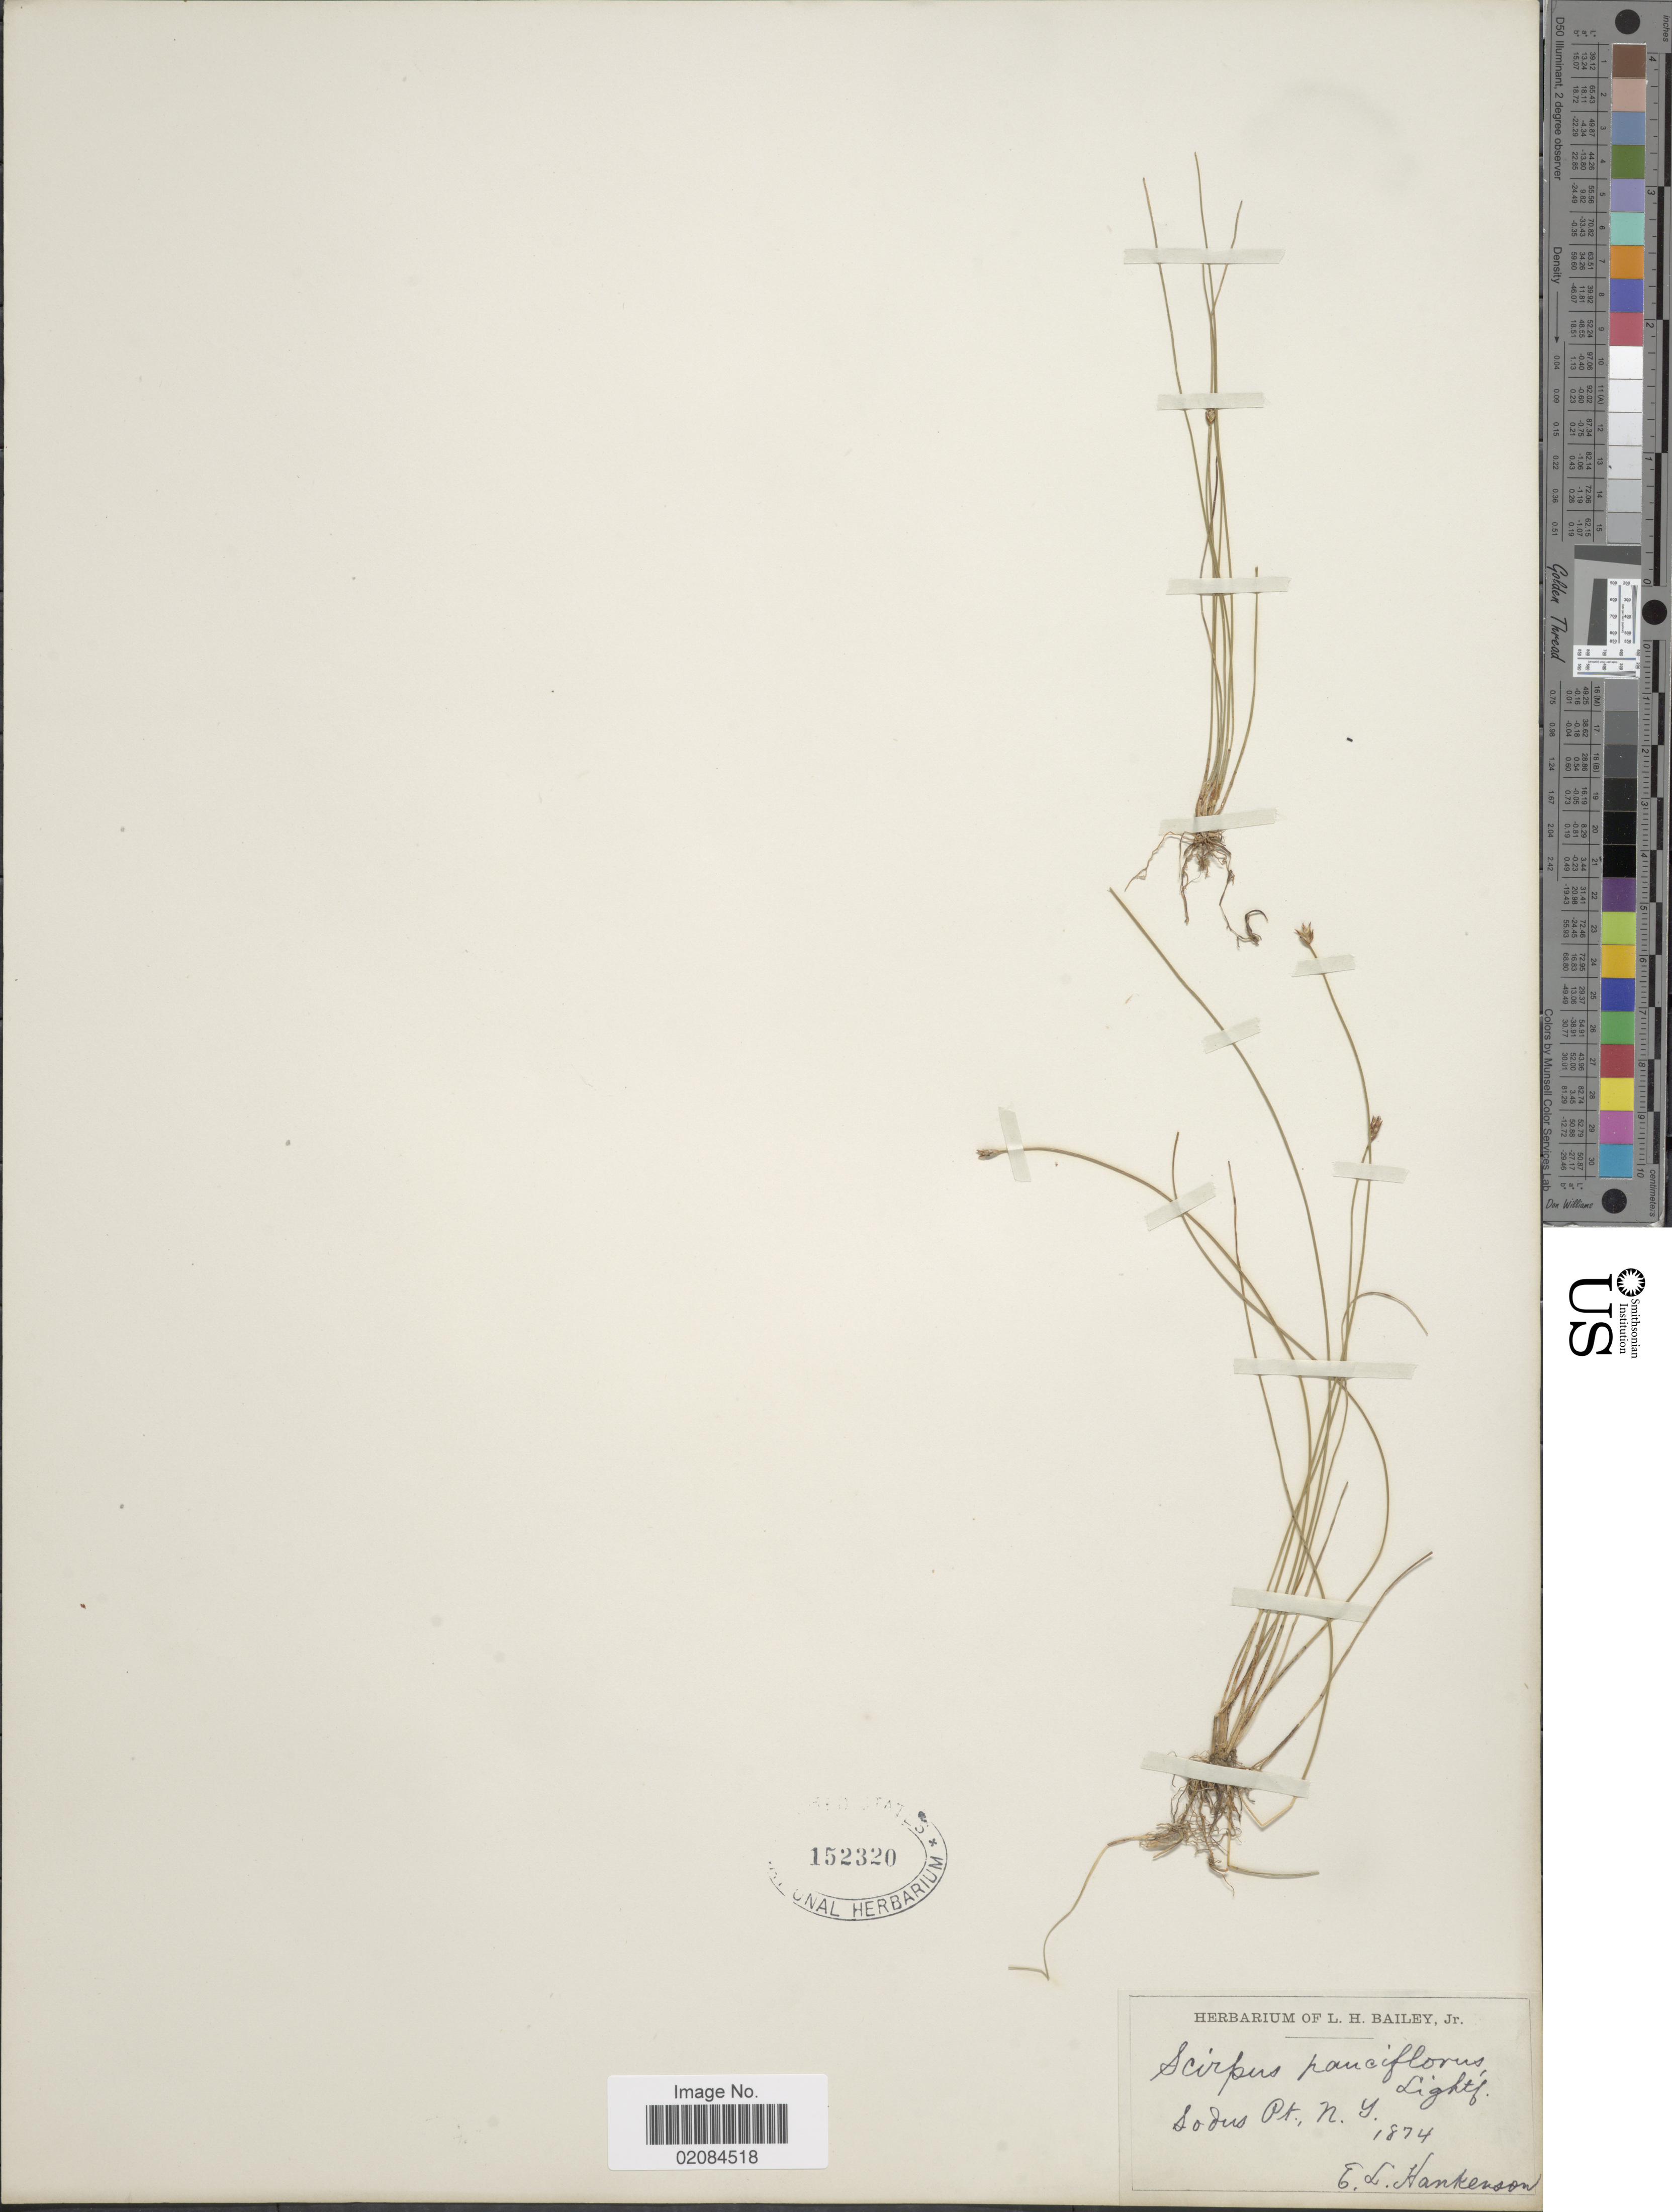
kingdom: Plantae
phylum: Tracheophyta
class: Liliopsida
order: Poales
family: Cyperaceae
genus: Eleocharis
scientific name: Eleocharis quinqueflora subsp. fernaldii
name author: (Svenson) Hultén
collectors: C. Hankenson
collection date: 1871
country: United States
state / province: New York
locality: Sodus Pt.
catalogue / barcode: US 152320